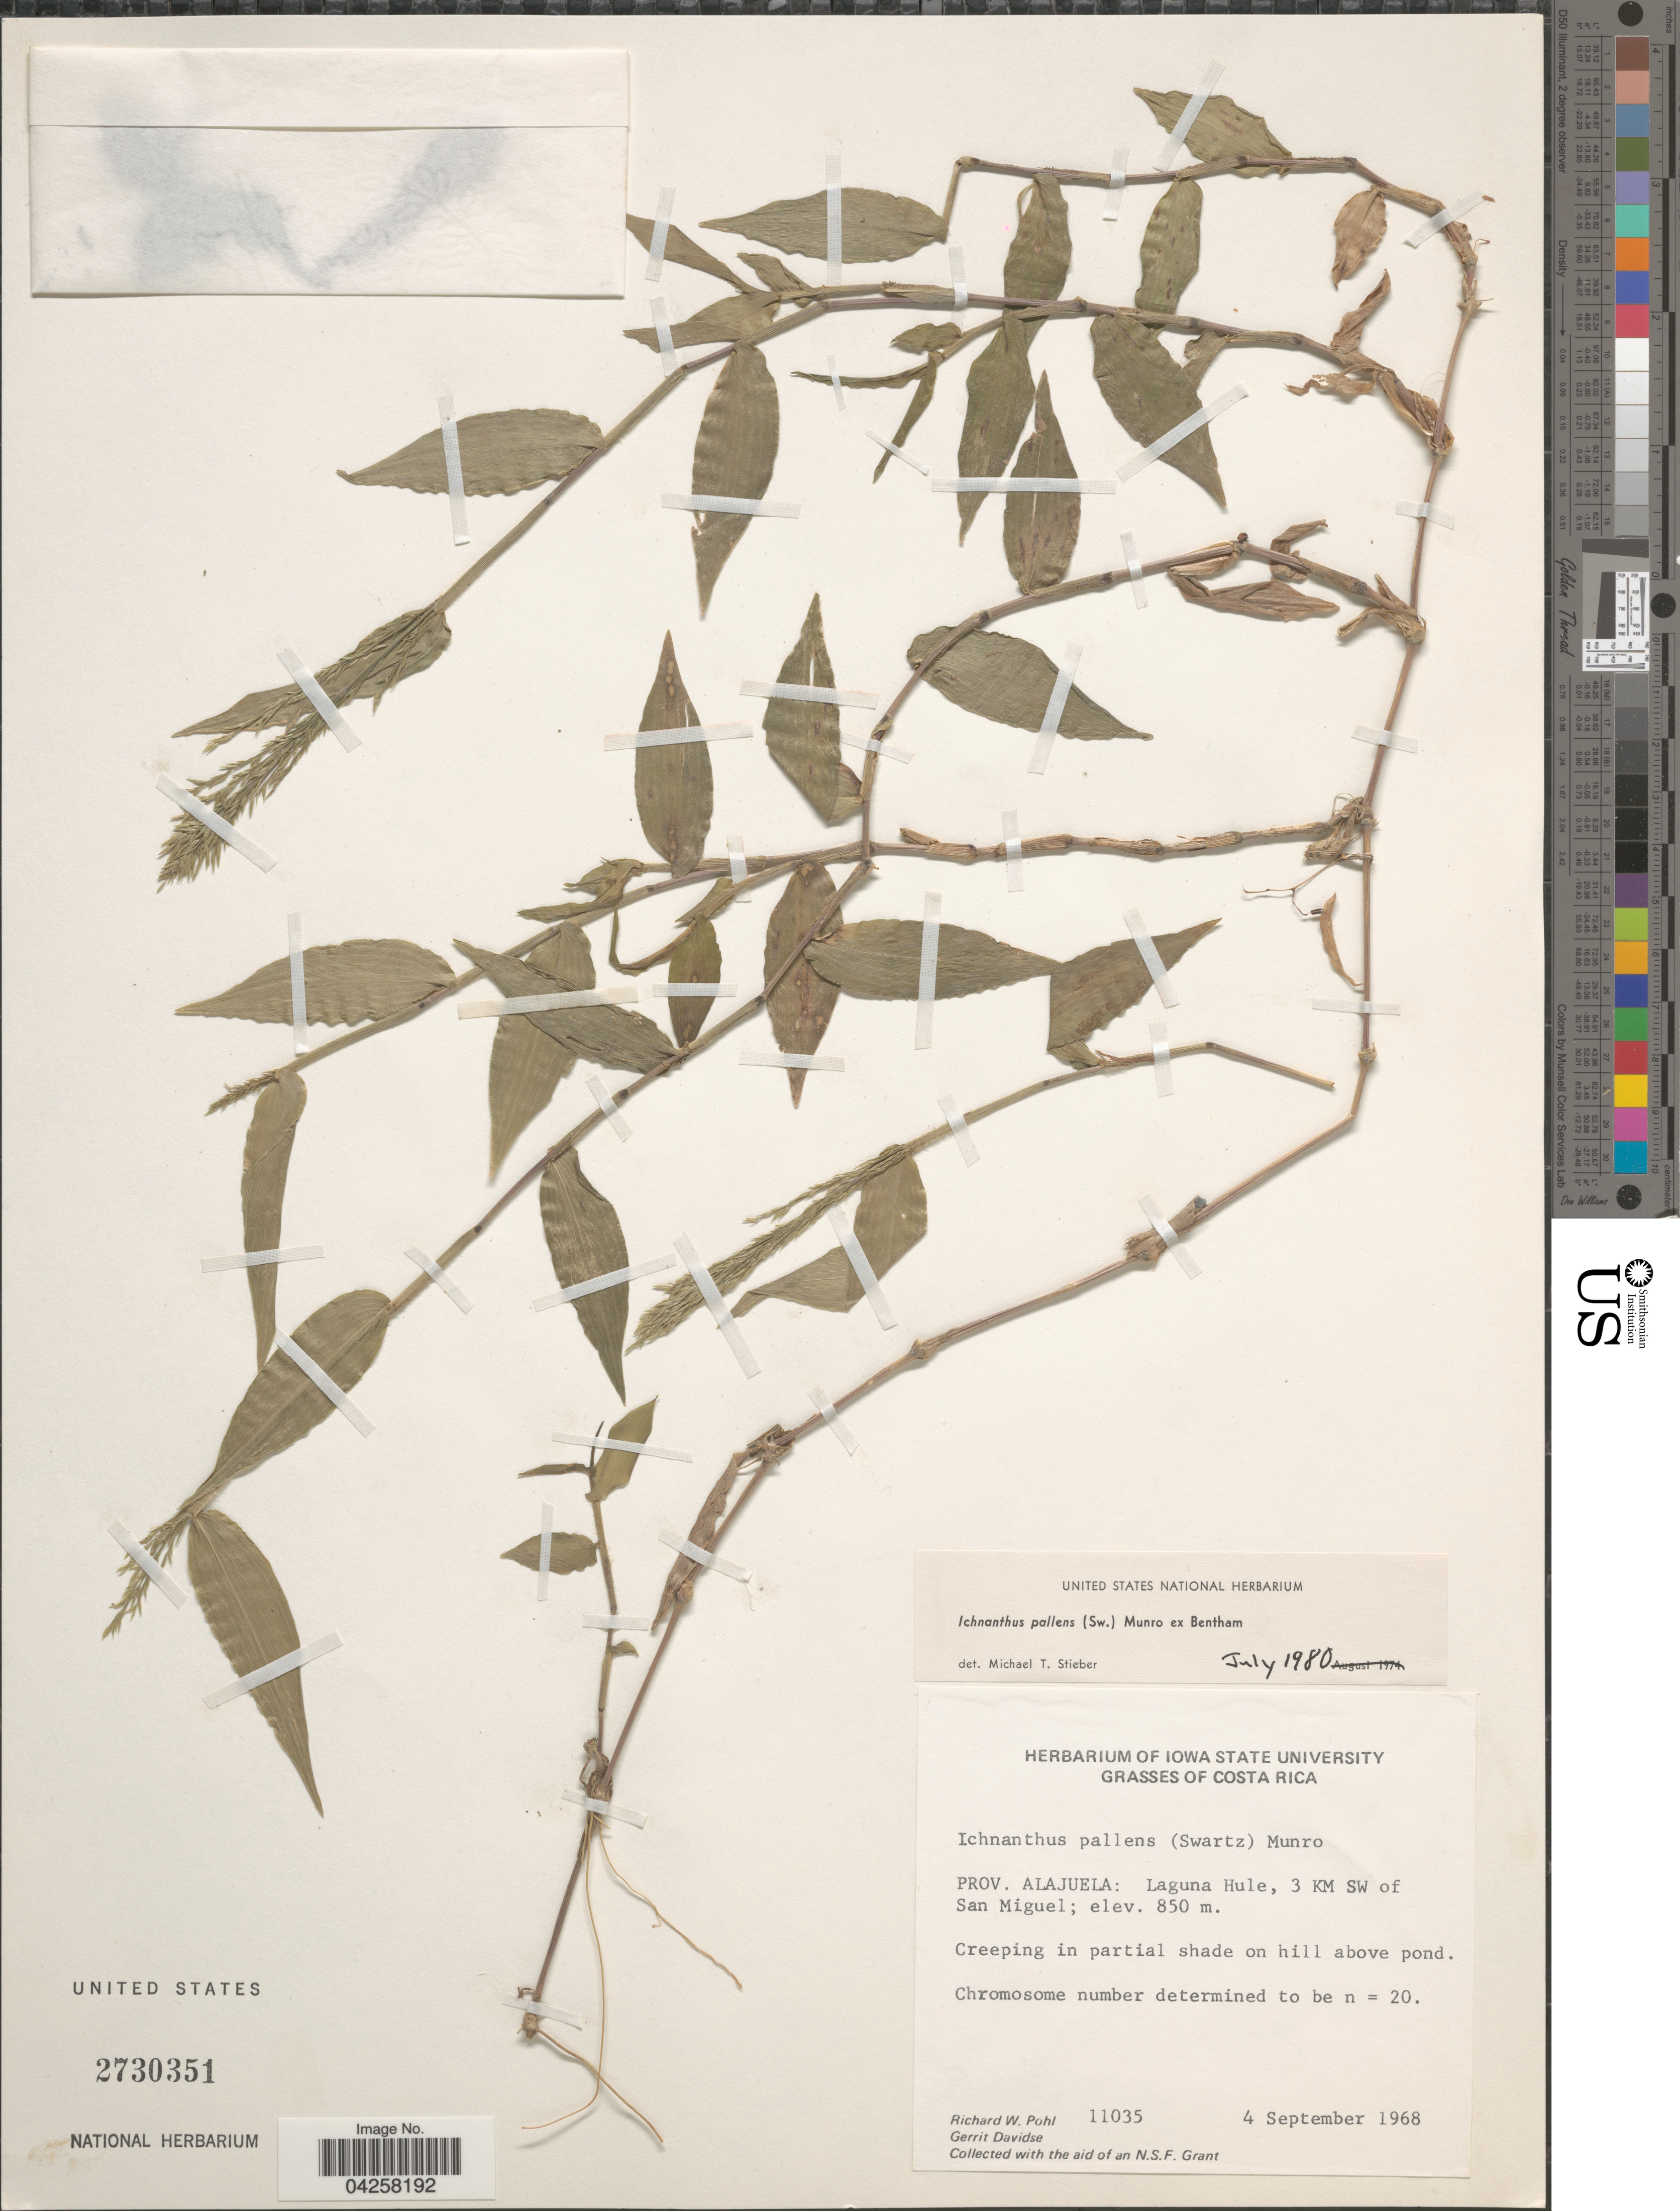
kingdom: Plantae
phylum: Tracheophyta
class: Liliopsida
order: Poales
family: Poaceae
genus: Ichnanthus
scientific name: Ichnanthus pallens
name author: (Sw.) Munro ex Benth.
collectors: R. W. Pohl & G. Davidse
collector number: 11035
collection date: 1968-09-04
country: Costa Rica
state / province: Alajuela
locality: Laguna Hule, 3 KM SW of San Miguel.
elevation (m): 850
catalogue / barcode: US 2730351